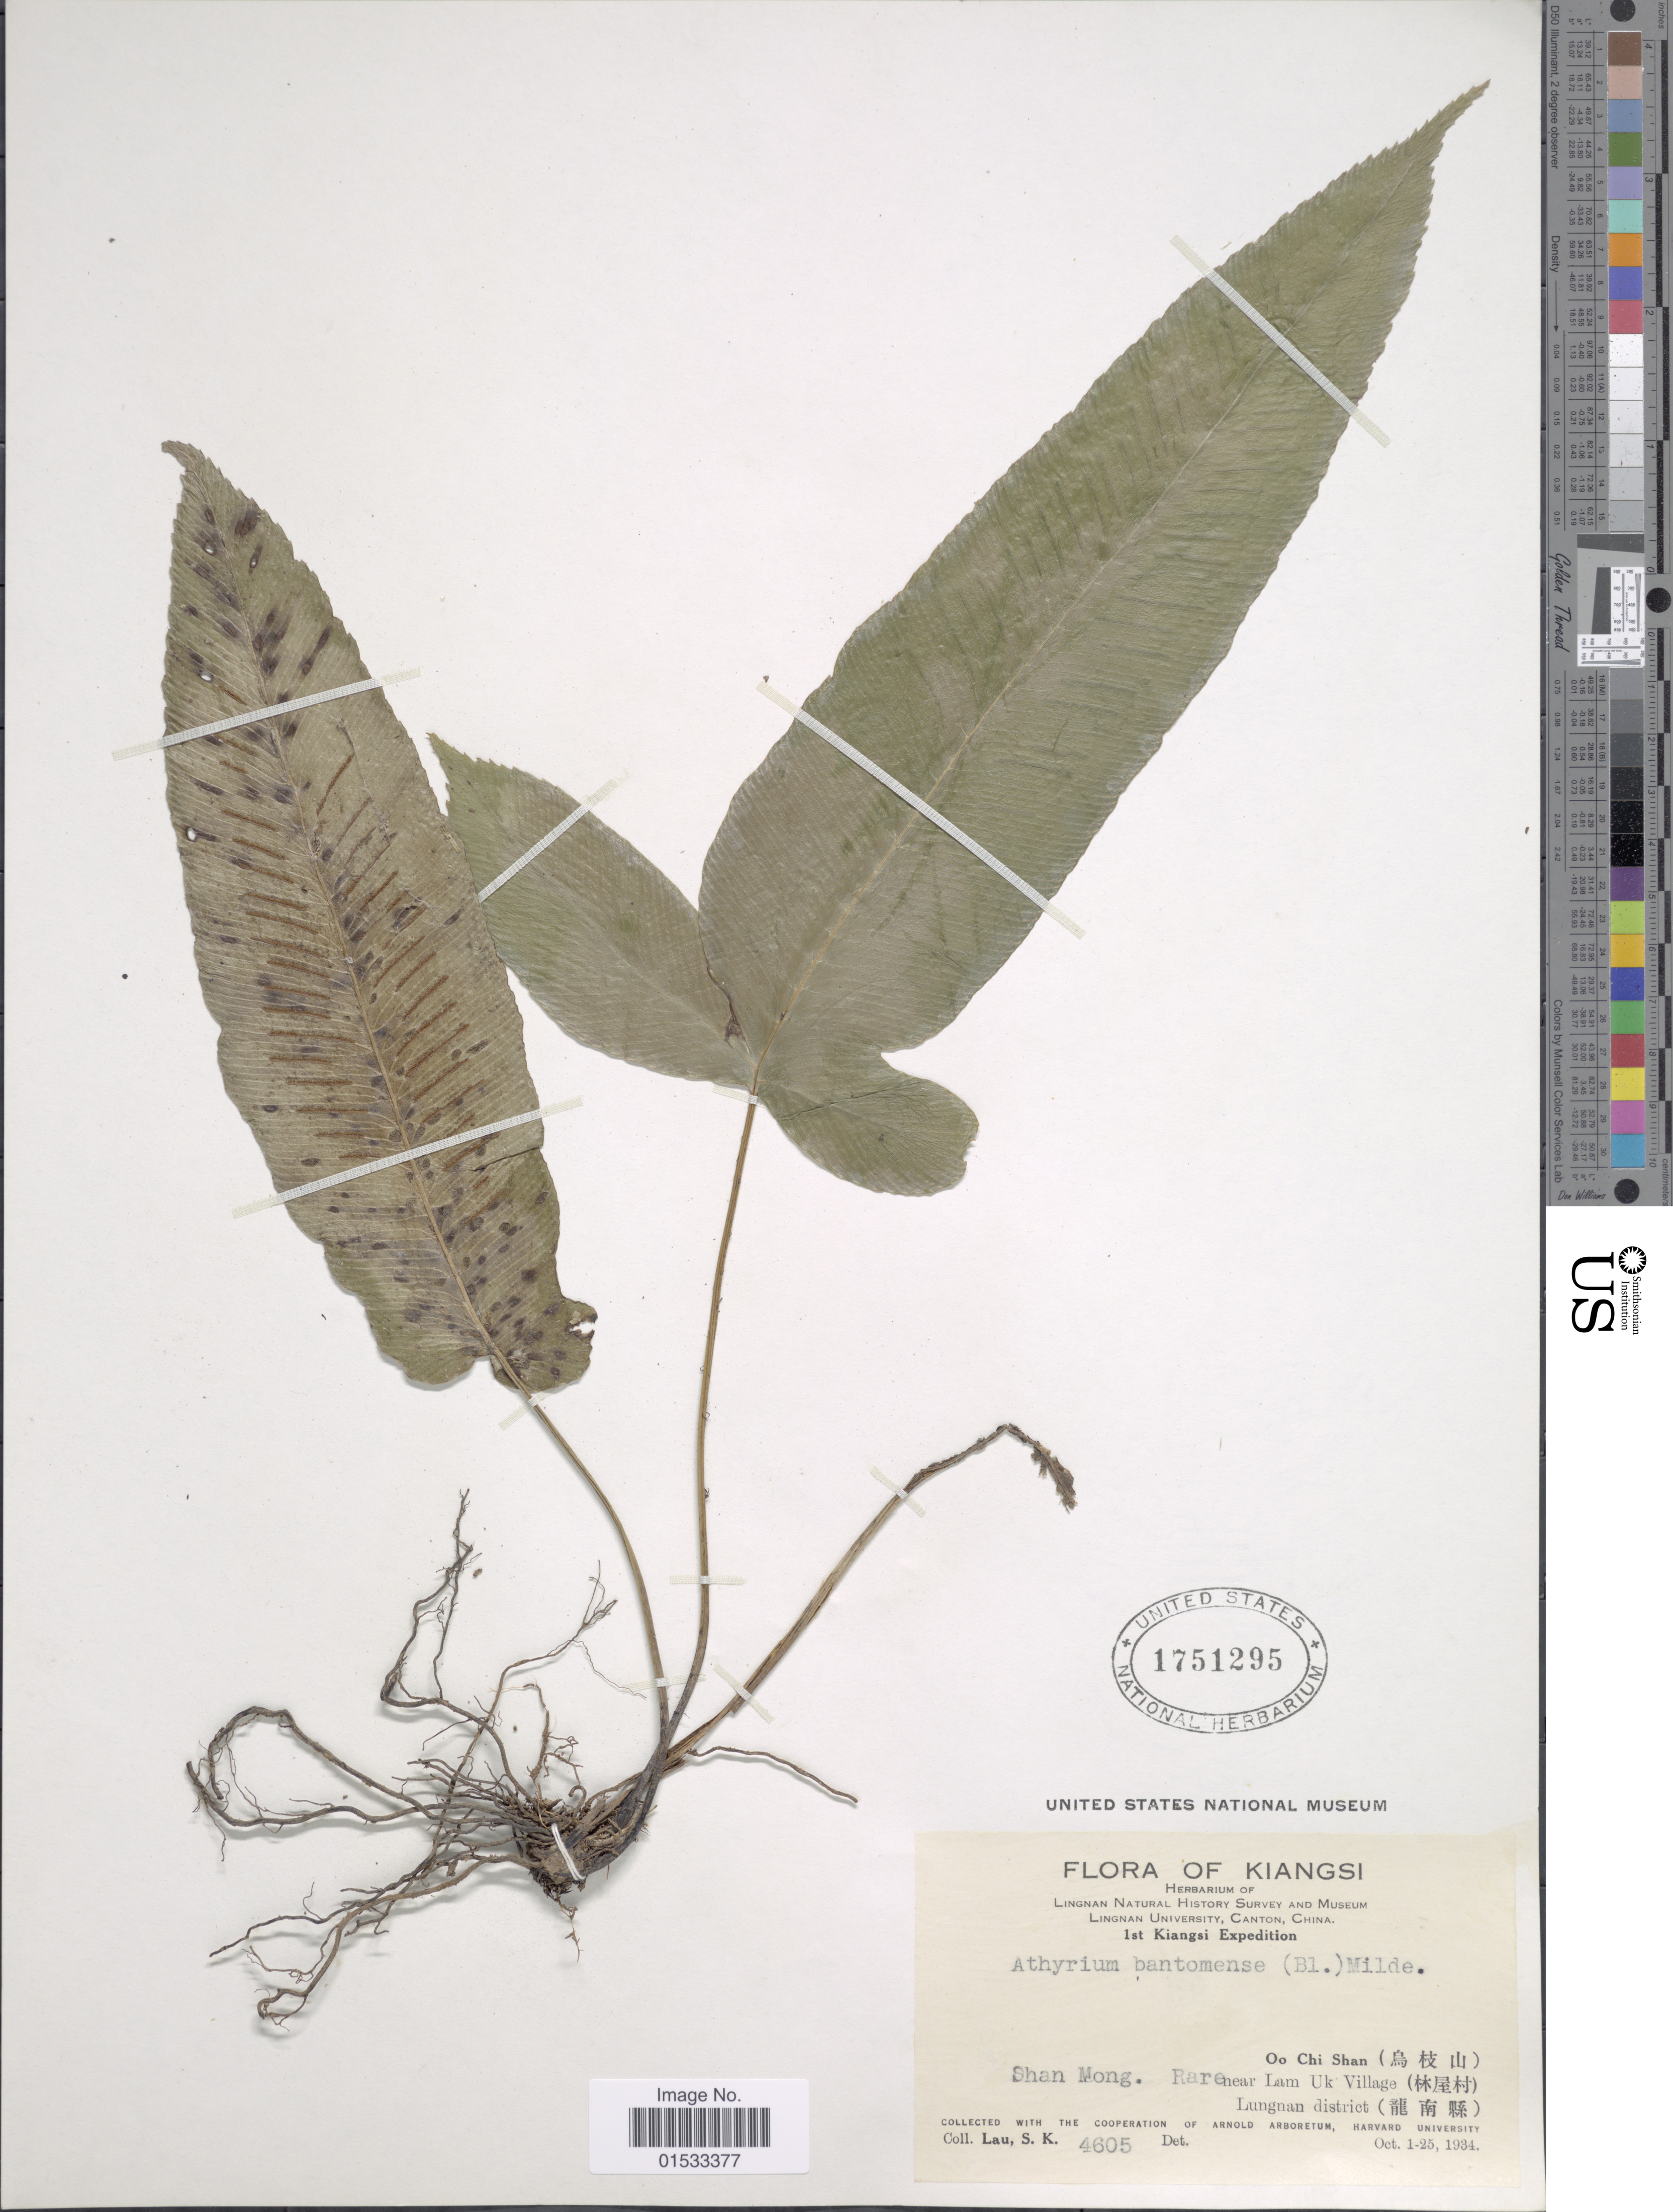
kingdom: Plantae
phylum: Tracheophyta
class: Polypodiopsida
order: Polypodiales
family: Athyriaceae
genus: Diplazium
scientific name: Diplazium crassiusculum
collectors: S. K. Lau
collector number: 4605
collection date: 1934-10-01/1934-10-25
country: China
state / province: Jiangxi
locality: Kiangsi, Oo Chi Shan, Shan Mong, near Lam Uk Village, Lungnan district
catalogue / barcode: US 1751295